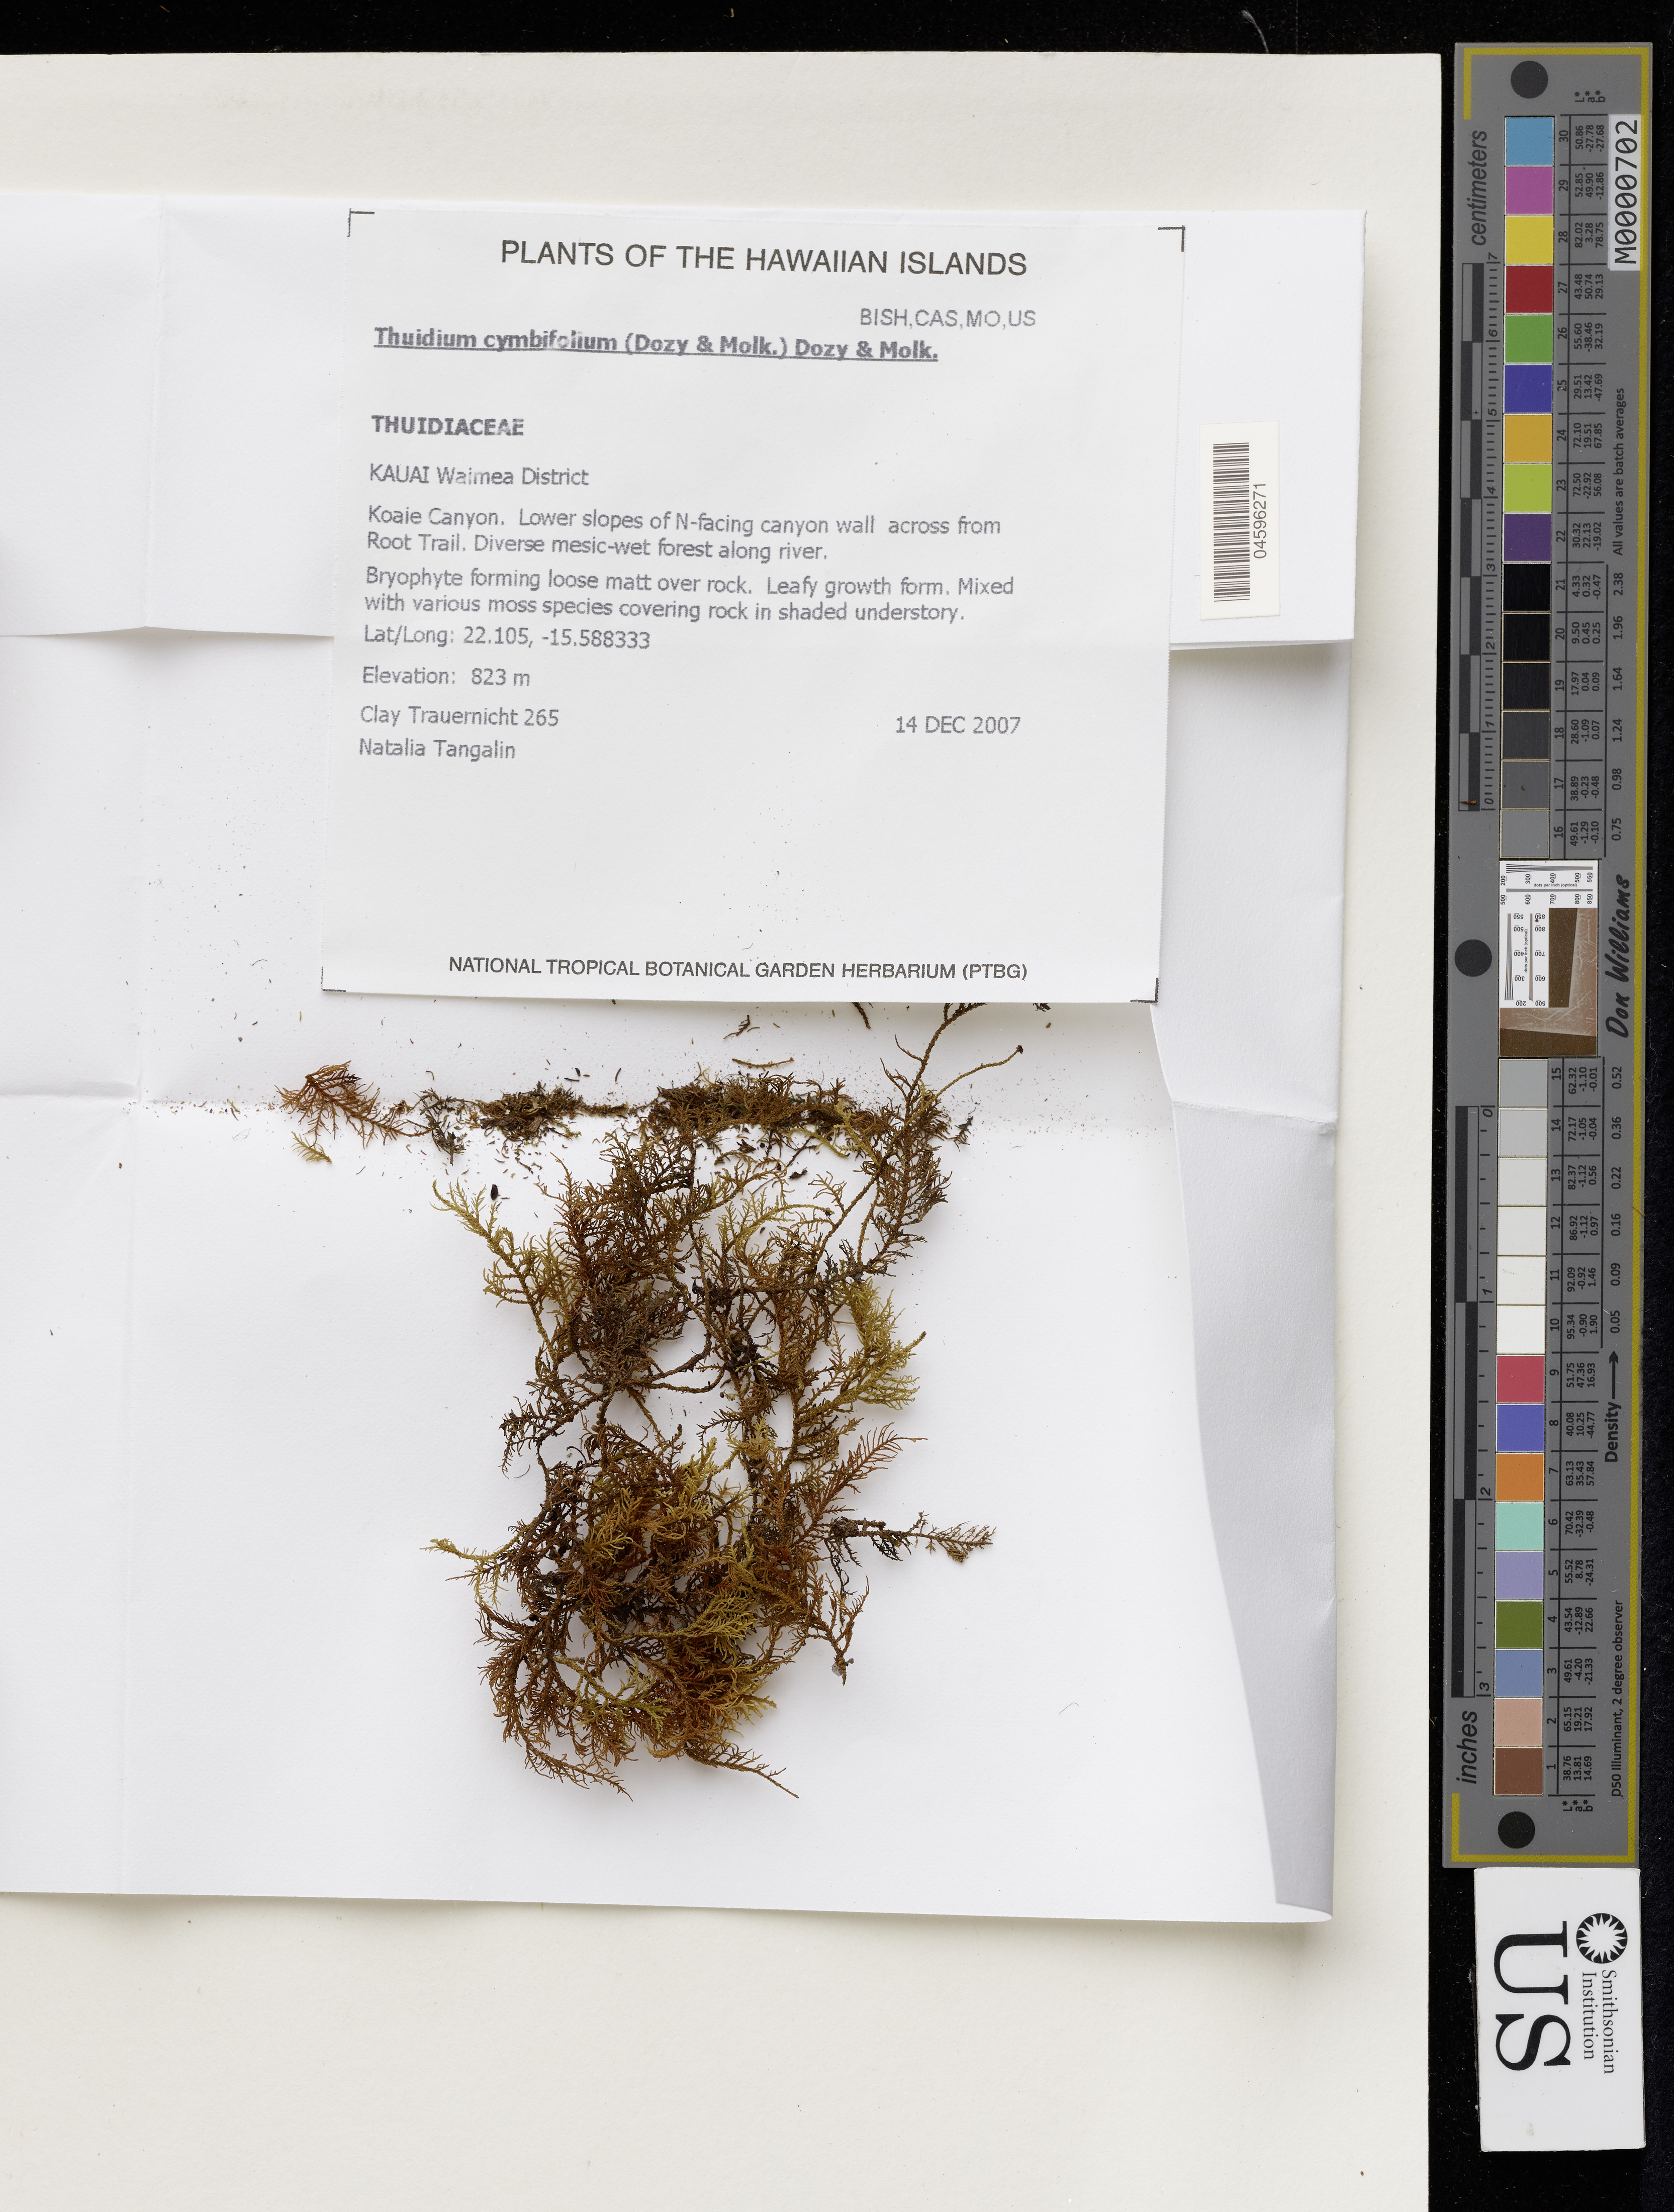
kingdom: Plantae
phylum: Bryophyta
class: Bryopsida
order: Hypnales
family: Thuidiaceae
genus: Thuidium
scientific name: Thuidium cymbifolium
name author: (Dozy & Molk.) Dozy & Molk.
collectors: C. Trauernicht & N. Tangalin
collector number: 265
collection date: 2007-12-14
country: United States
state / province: Hawaii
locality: Kauai. Waimea District. Koaie Canyon.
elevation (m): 823